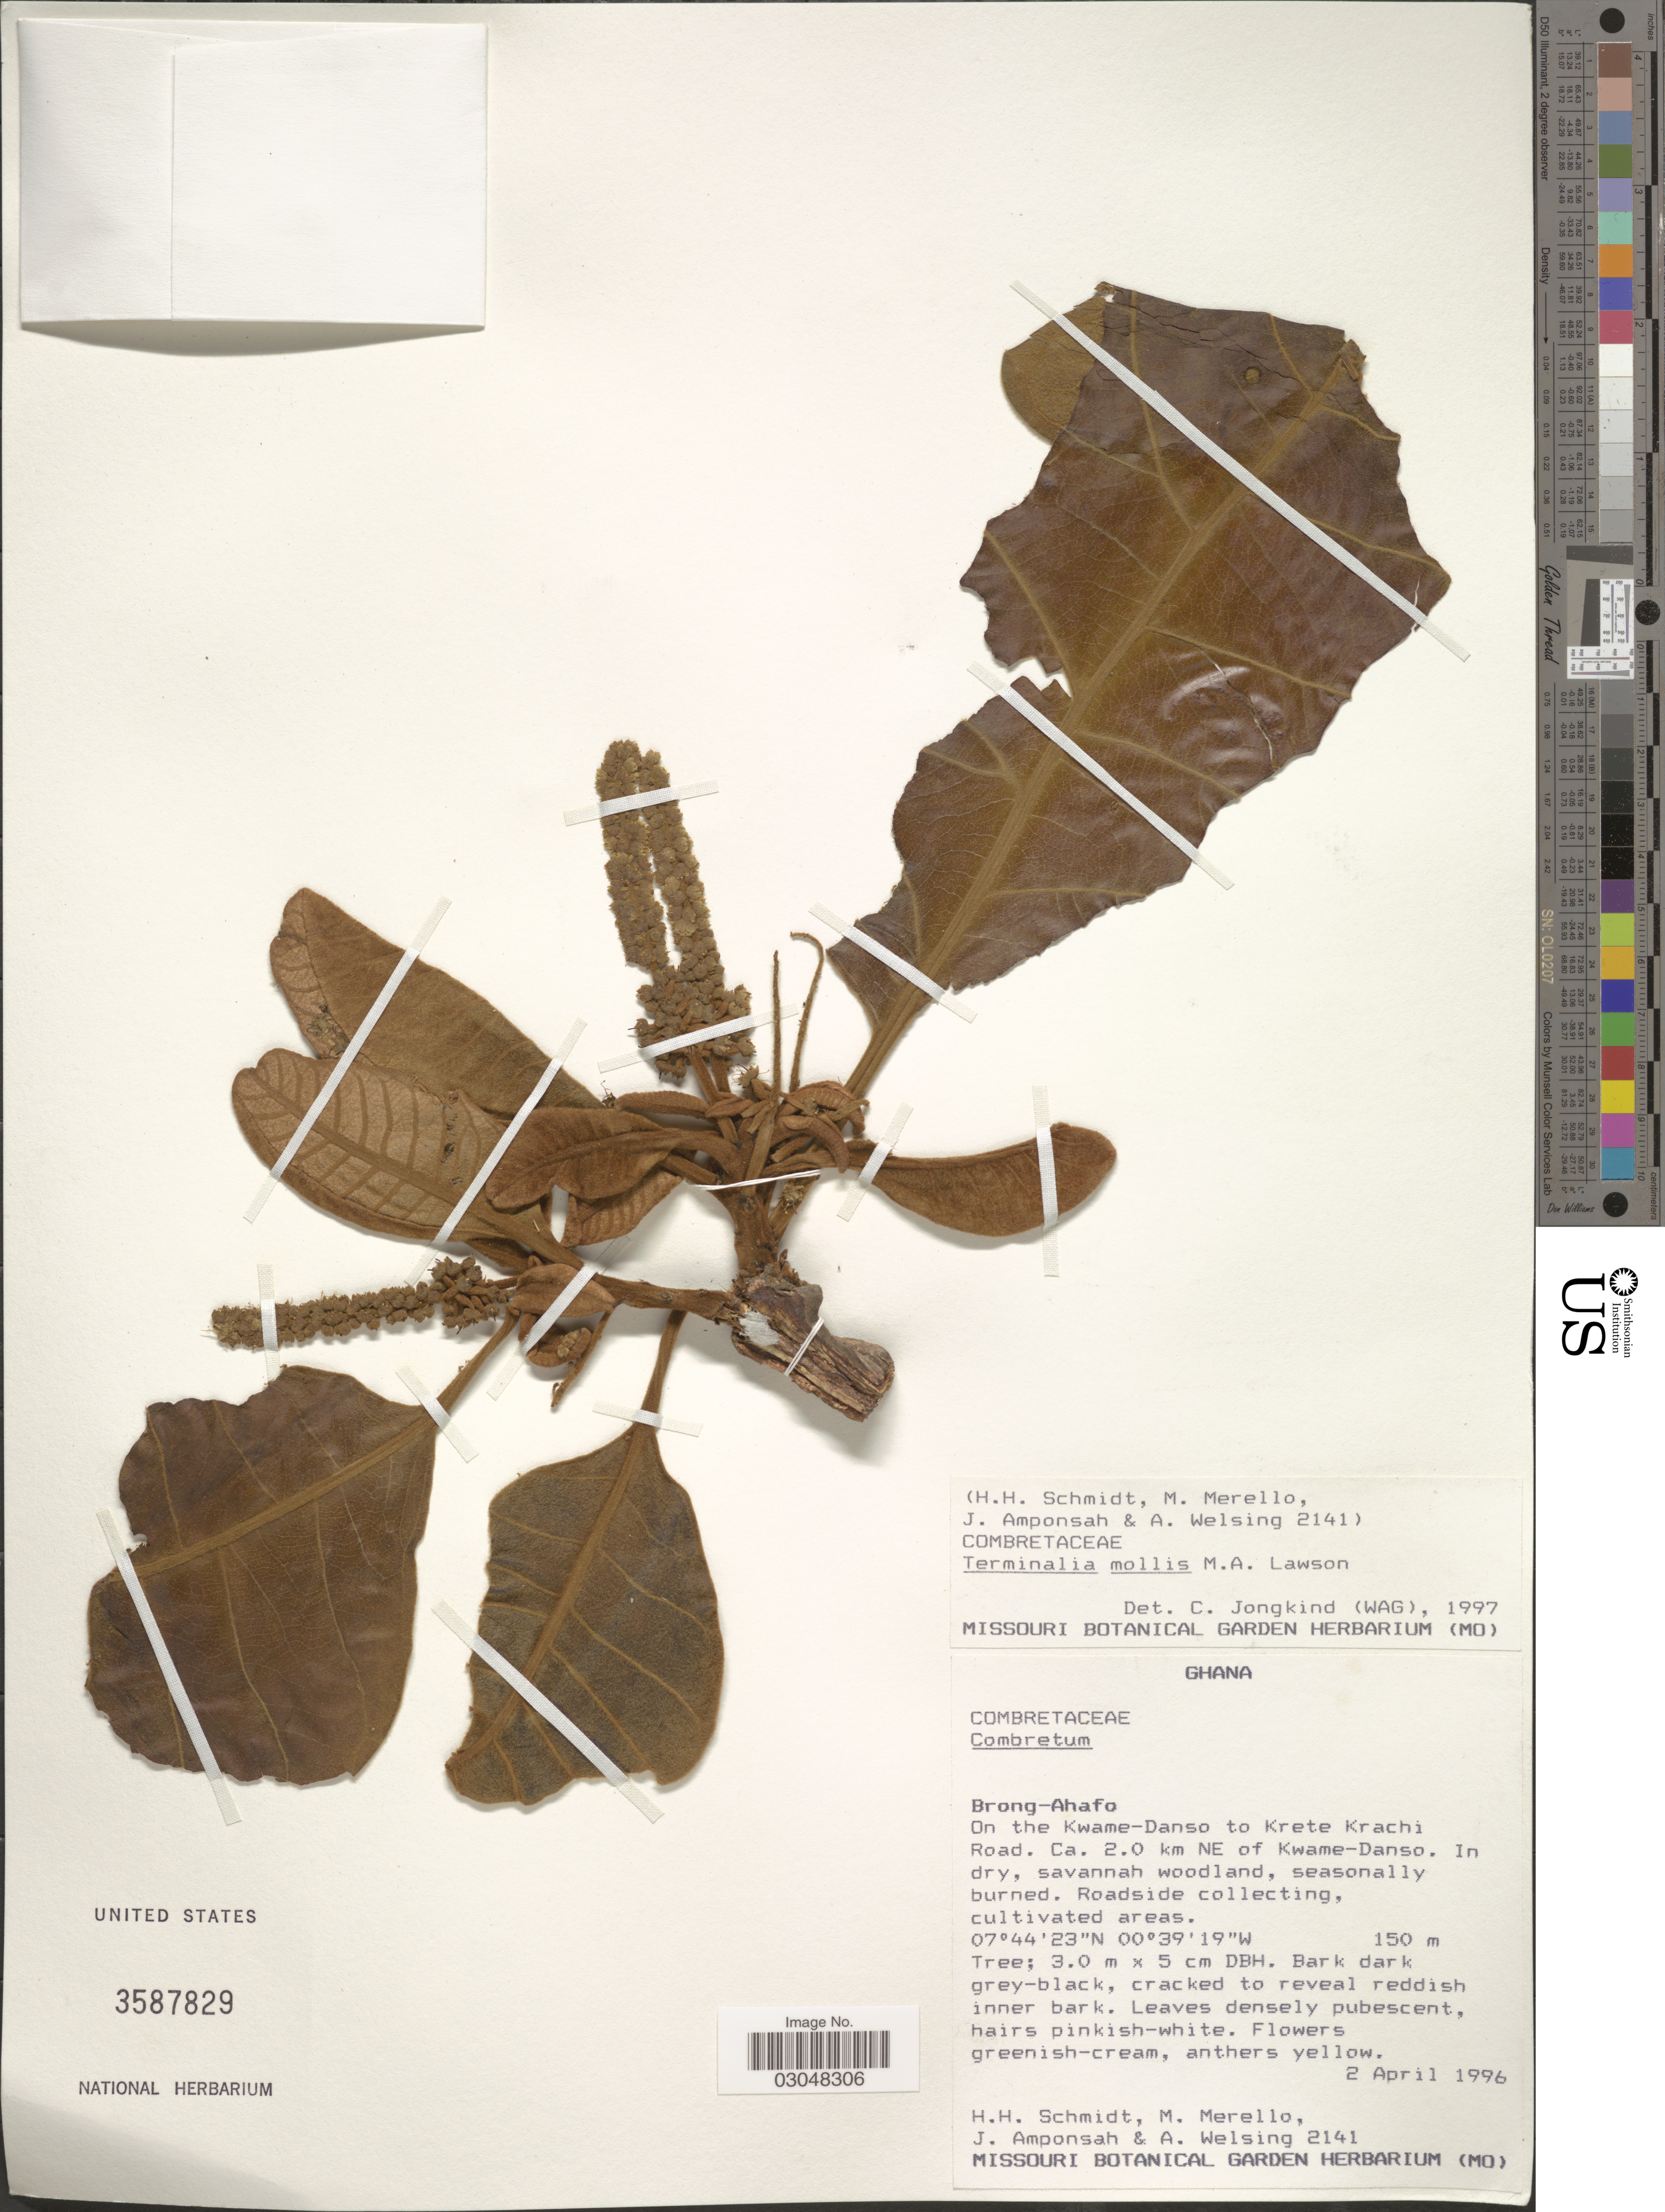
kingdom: Plantae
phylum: Tracheophyta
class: Magnoliopsida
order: Myrtales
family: Combretaceae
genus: Terminalia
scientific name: Terminalia mollis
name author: Laws.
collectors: H. H. Schmidt, M. Merello, J. Amponsah & A. Welsing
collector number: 2141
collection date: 1996-04-02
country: Ghana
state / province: Brong-Ahafo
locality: On the Kwame-Danso to Krete Krachi Road. Ca. 2.0 km NE of Kwame-Danso.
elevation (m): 150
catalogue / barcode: US 3587829